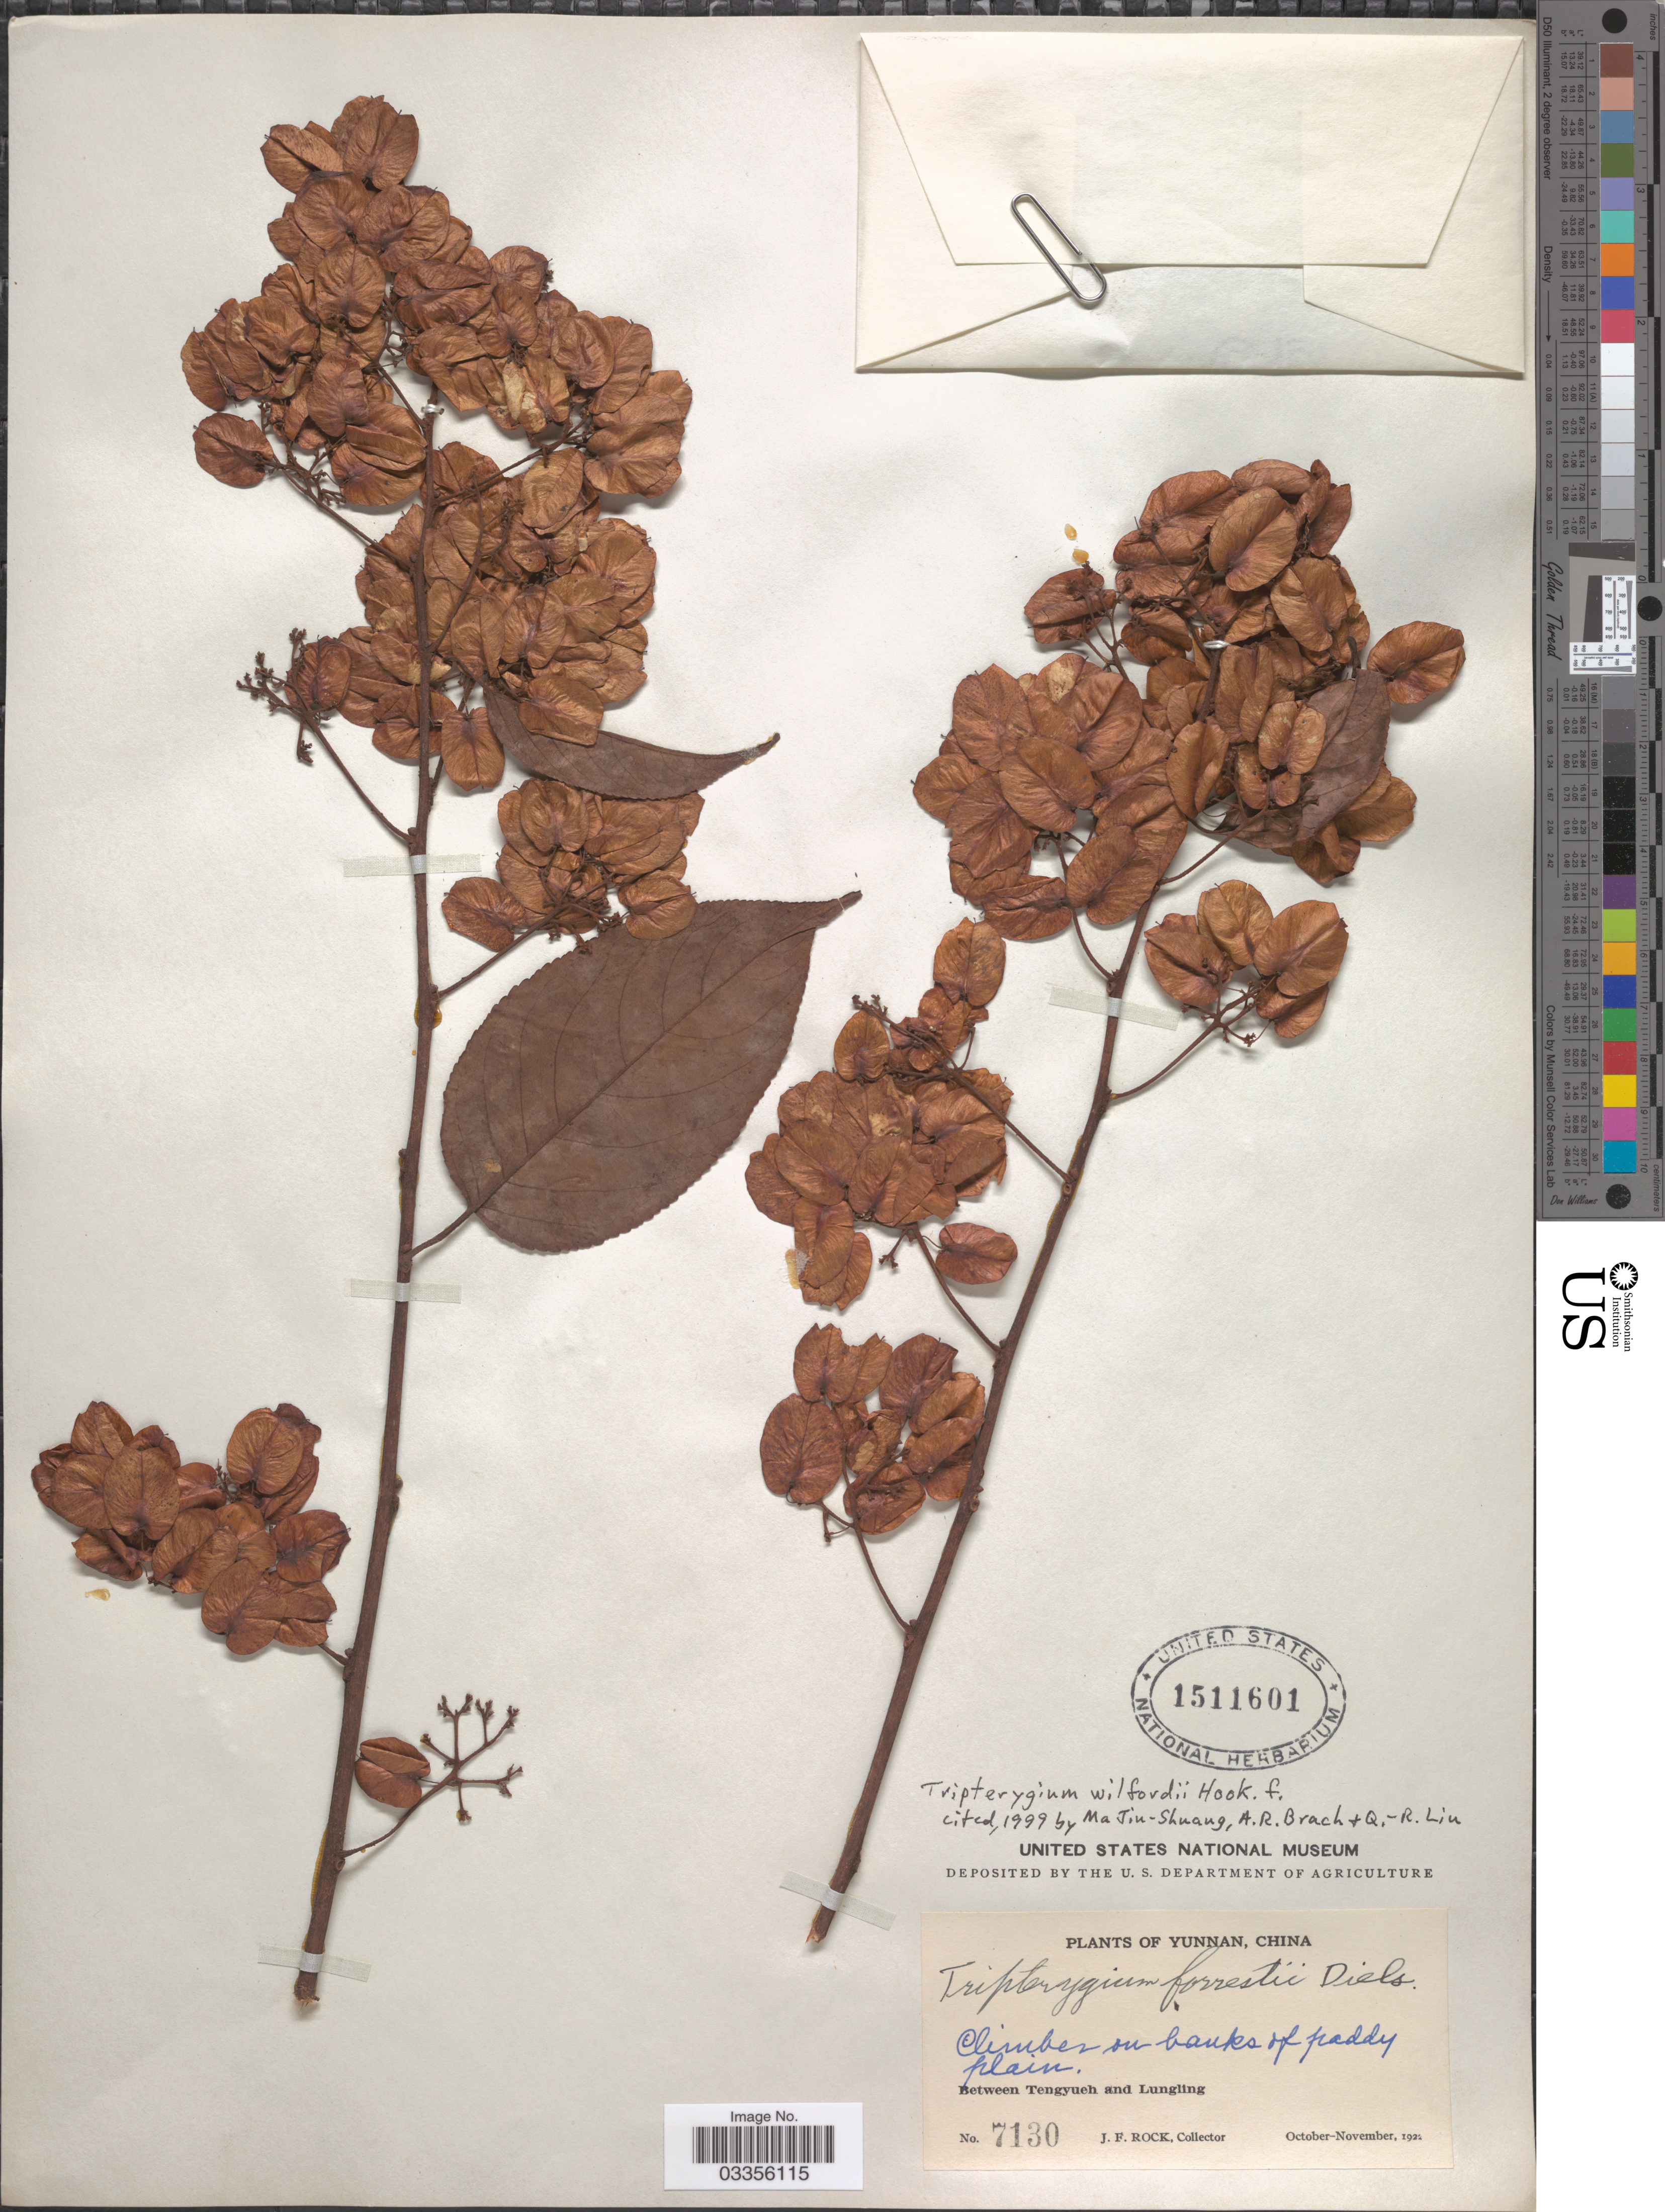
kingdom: Plantae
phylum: Tracheophyta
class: Magnoliopsida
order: Celastrales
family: Celastraceae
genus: Tripterygium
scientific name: Tripterygium wilfordii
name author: Hook. f.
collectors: J. Rock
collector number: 7130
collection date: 1922-10/1922-11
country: China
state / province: Yunnan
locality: Between Tengyueh and Lungling.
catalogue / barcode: US 1511601